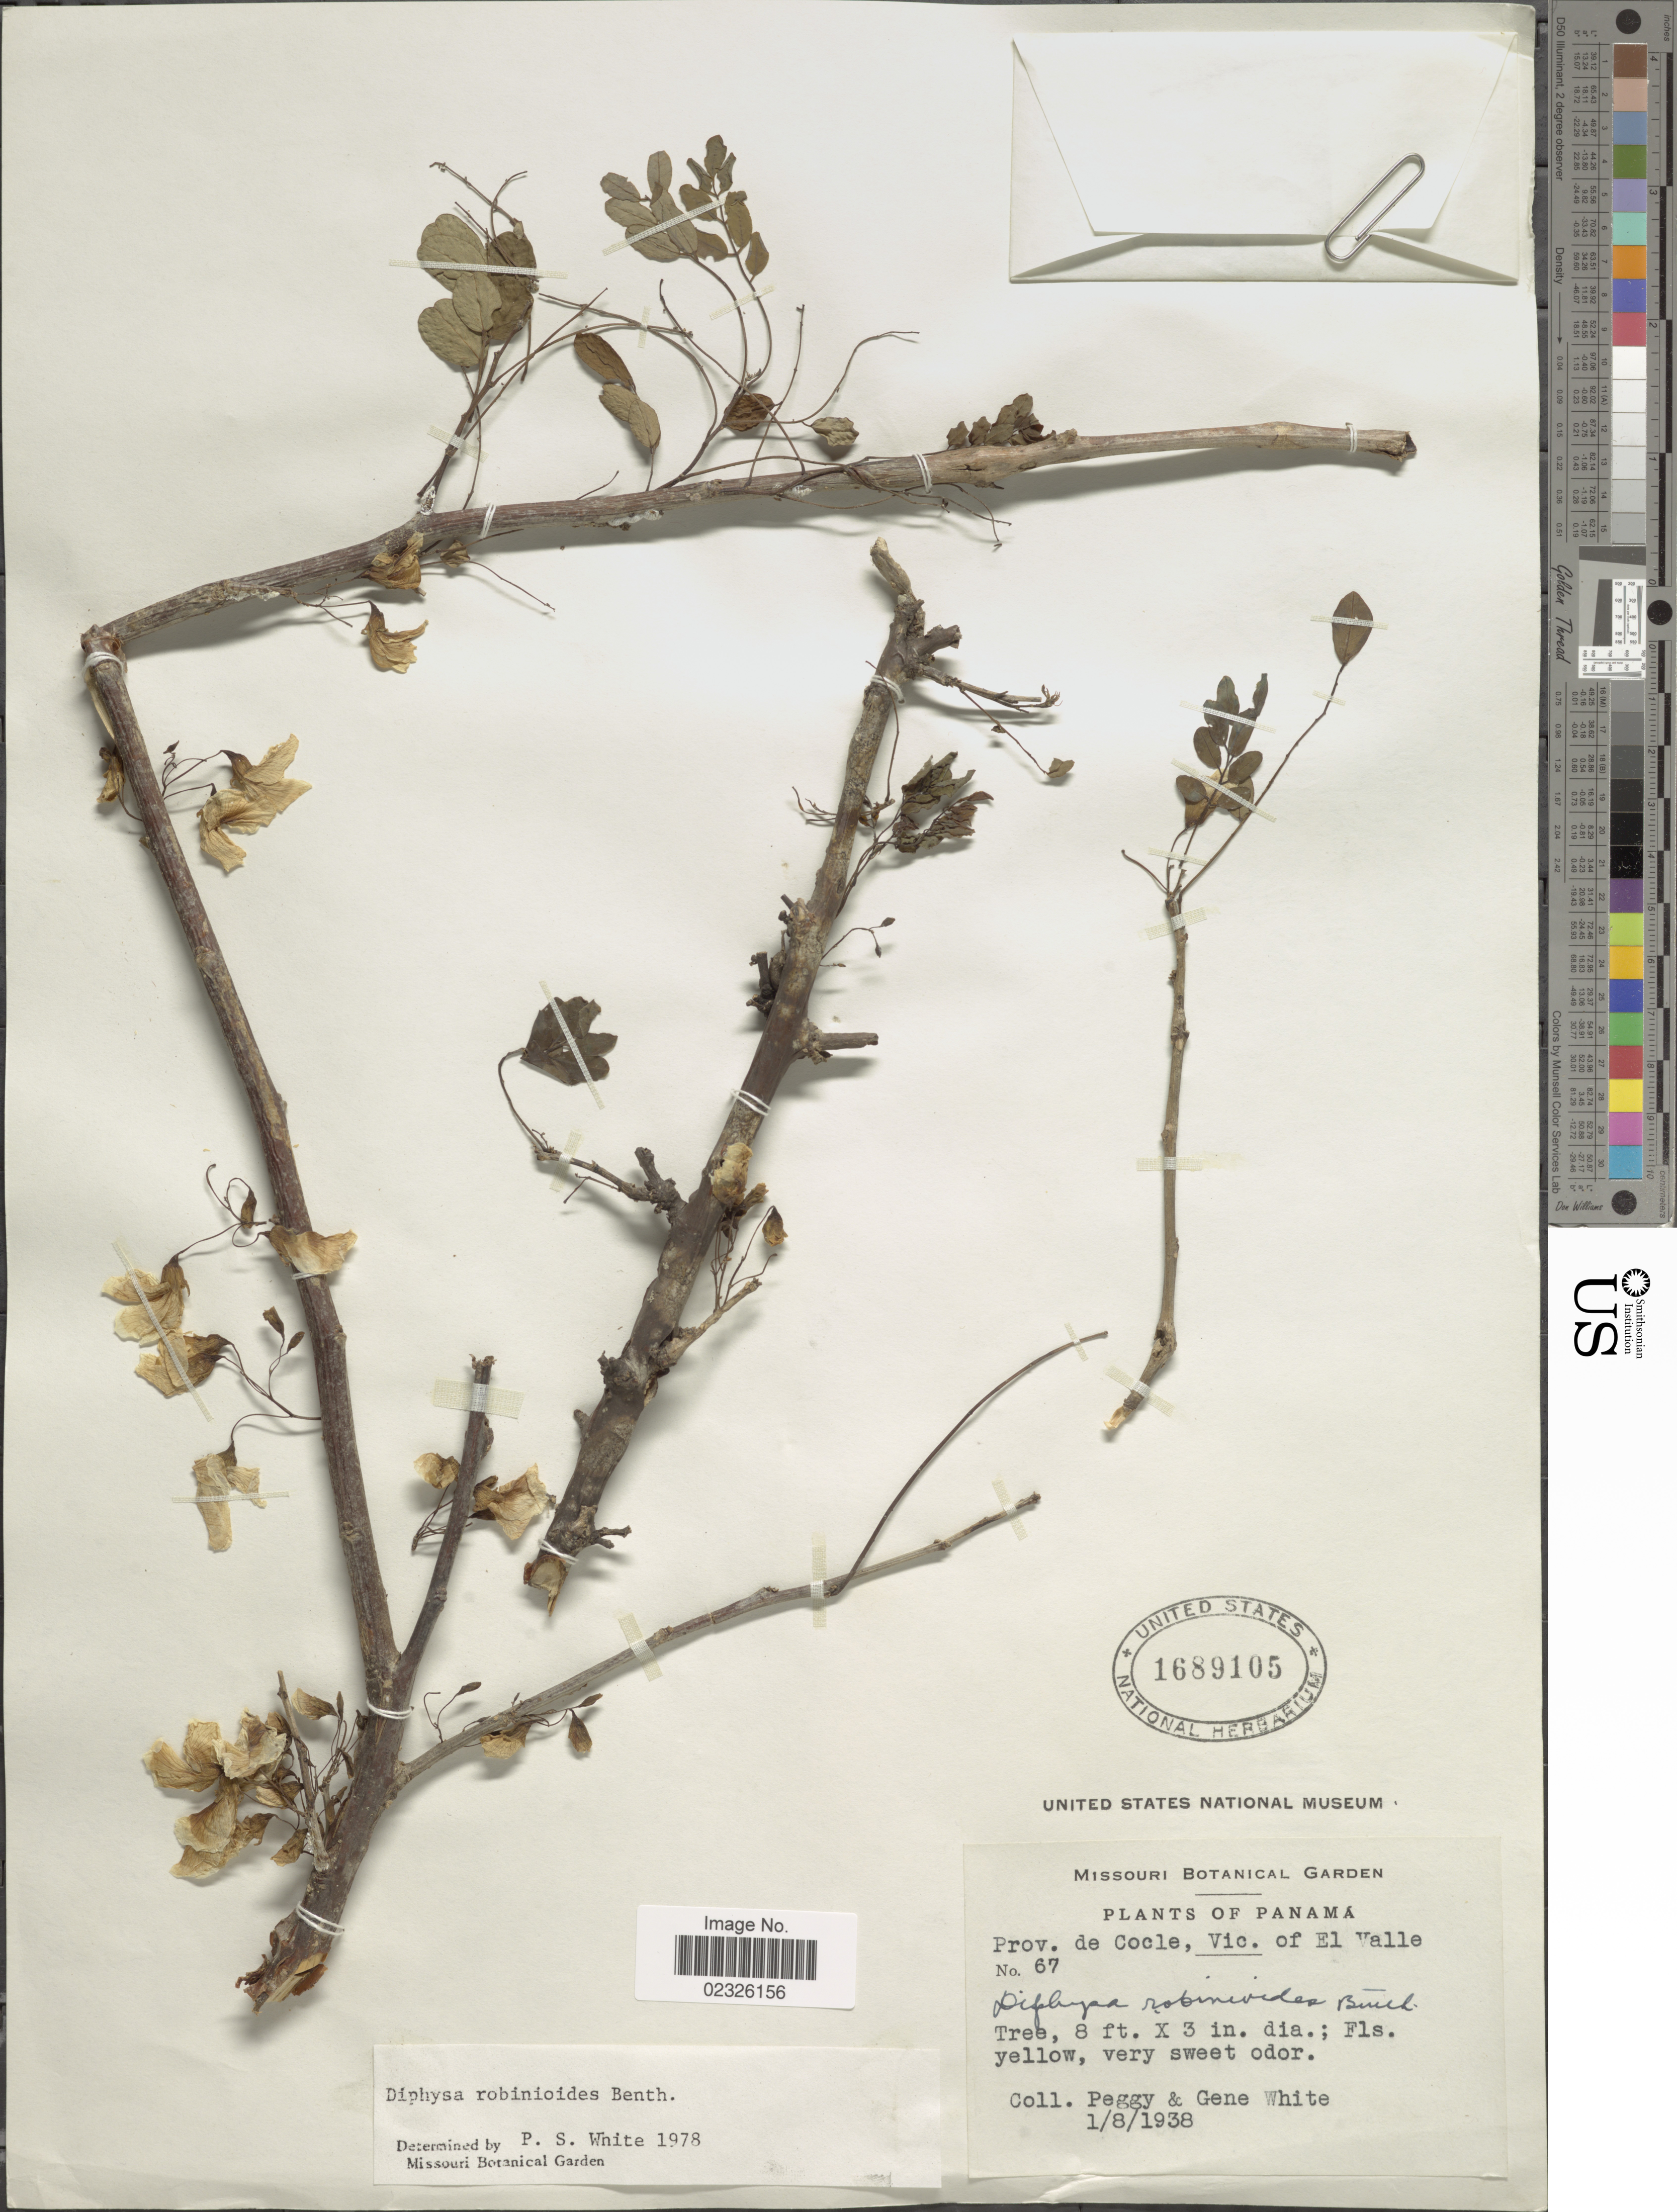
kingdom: Plantae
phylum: Tracheophyta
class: Magnoliopsida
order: Fabales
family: Fabaceae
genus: Diphysa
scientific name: Diphysa robinioides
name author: Benth.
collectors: P. White & G. White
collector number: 67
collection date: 1938-08-01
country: Panama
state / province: Coclé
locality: Vic of El Valle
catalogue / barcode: US 1689105